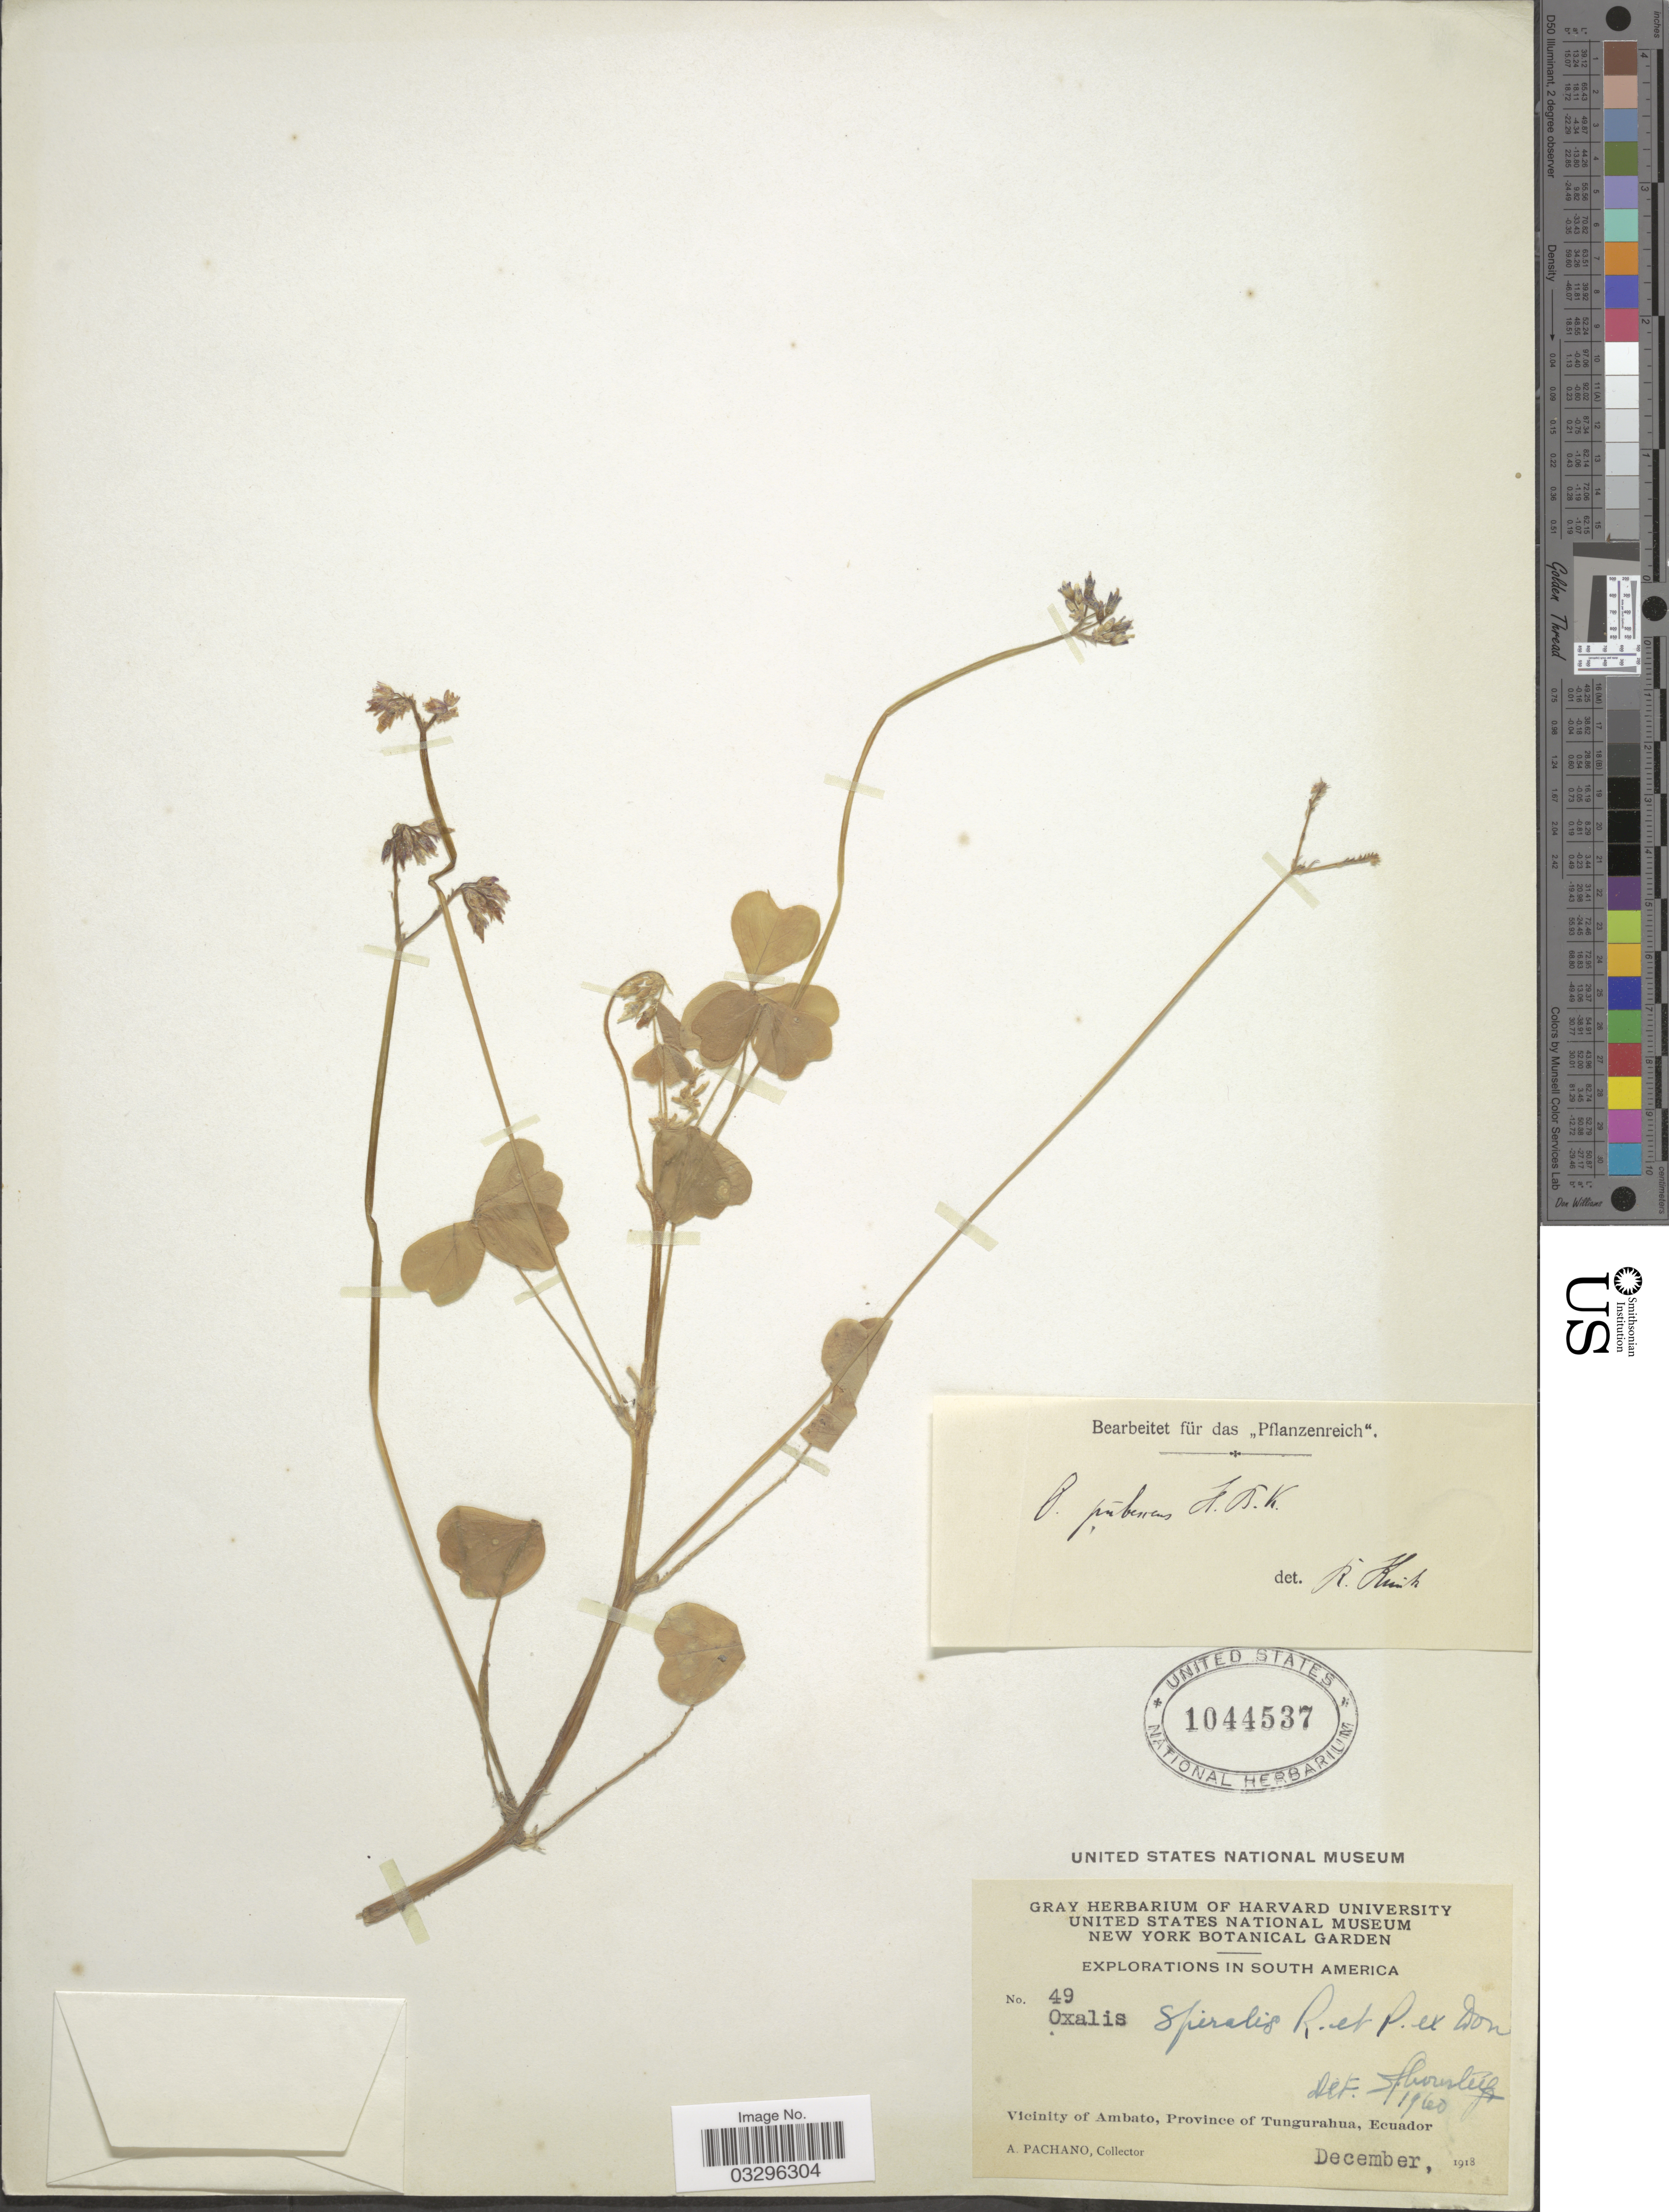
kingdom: Plantae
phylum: Tracheophyta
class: Magnoliopsida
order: Oxalidales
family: Oxalidaceae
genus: Oxalis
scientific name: Oxalis spiralis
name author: Ruiz & Pav. ex G. Don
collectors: A. Pachano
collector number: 49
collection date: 1918-12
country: Ecuador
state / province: Tungurahua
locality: Vicinity of Ambato.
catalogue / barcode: US 1044537